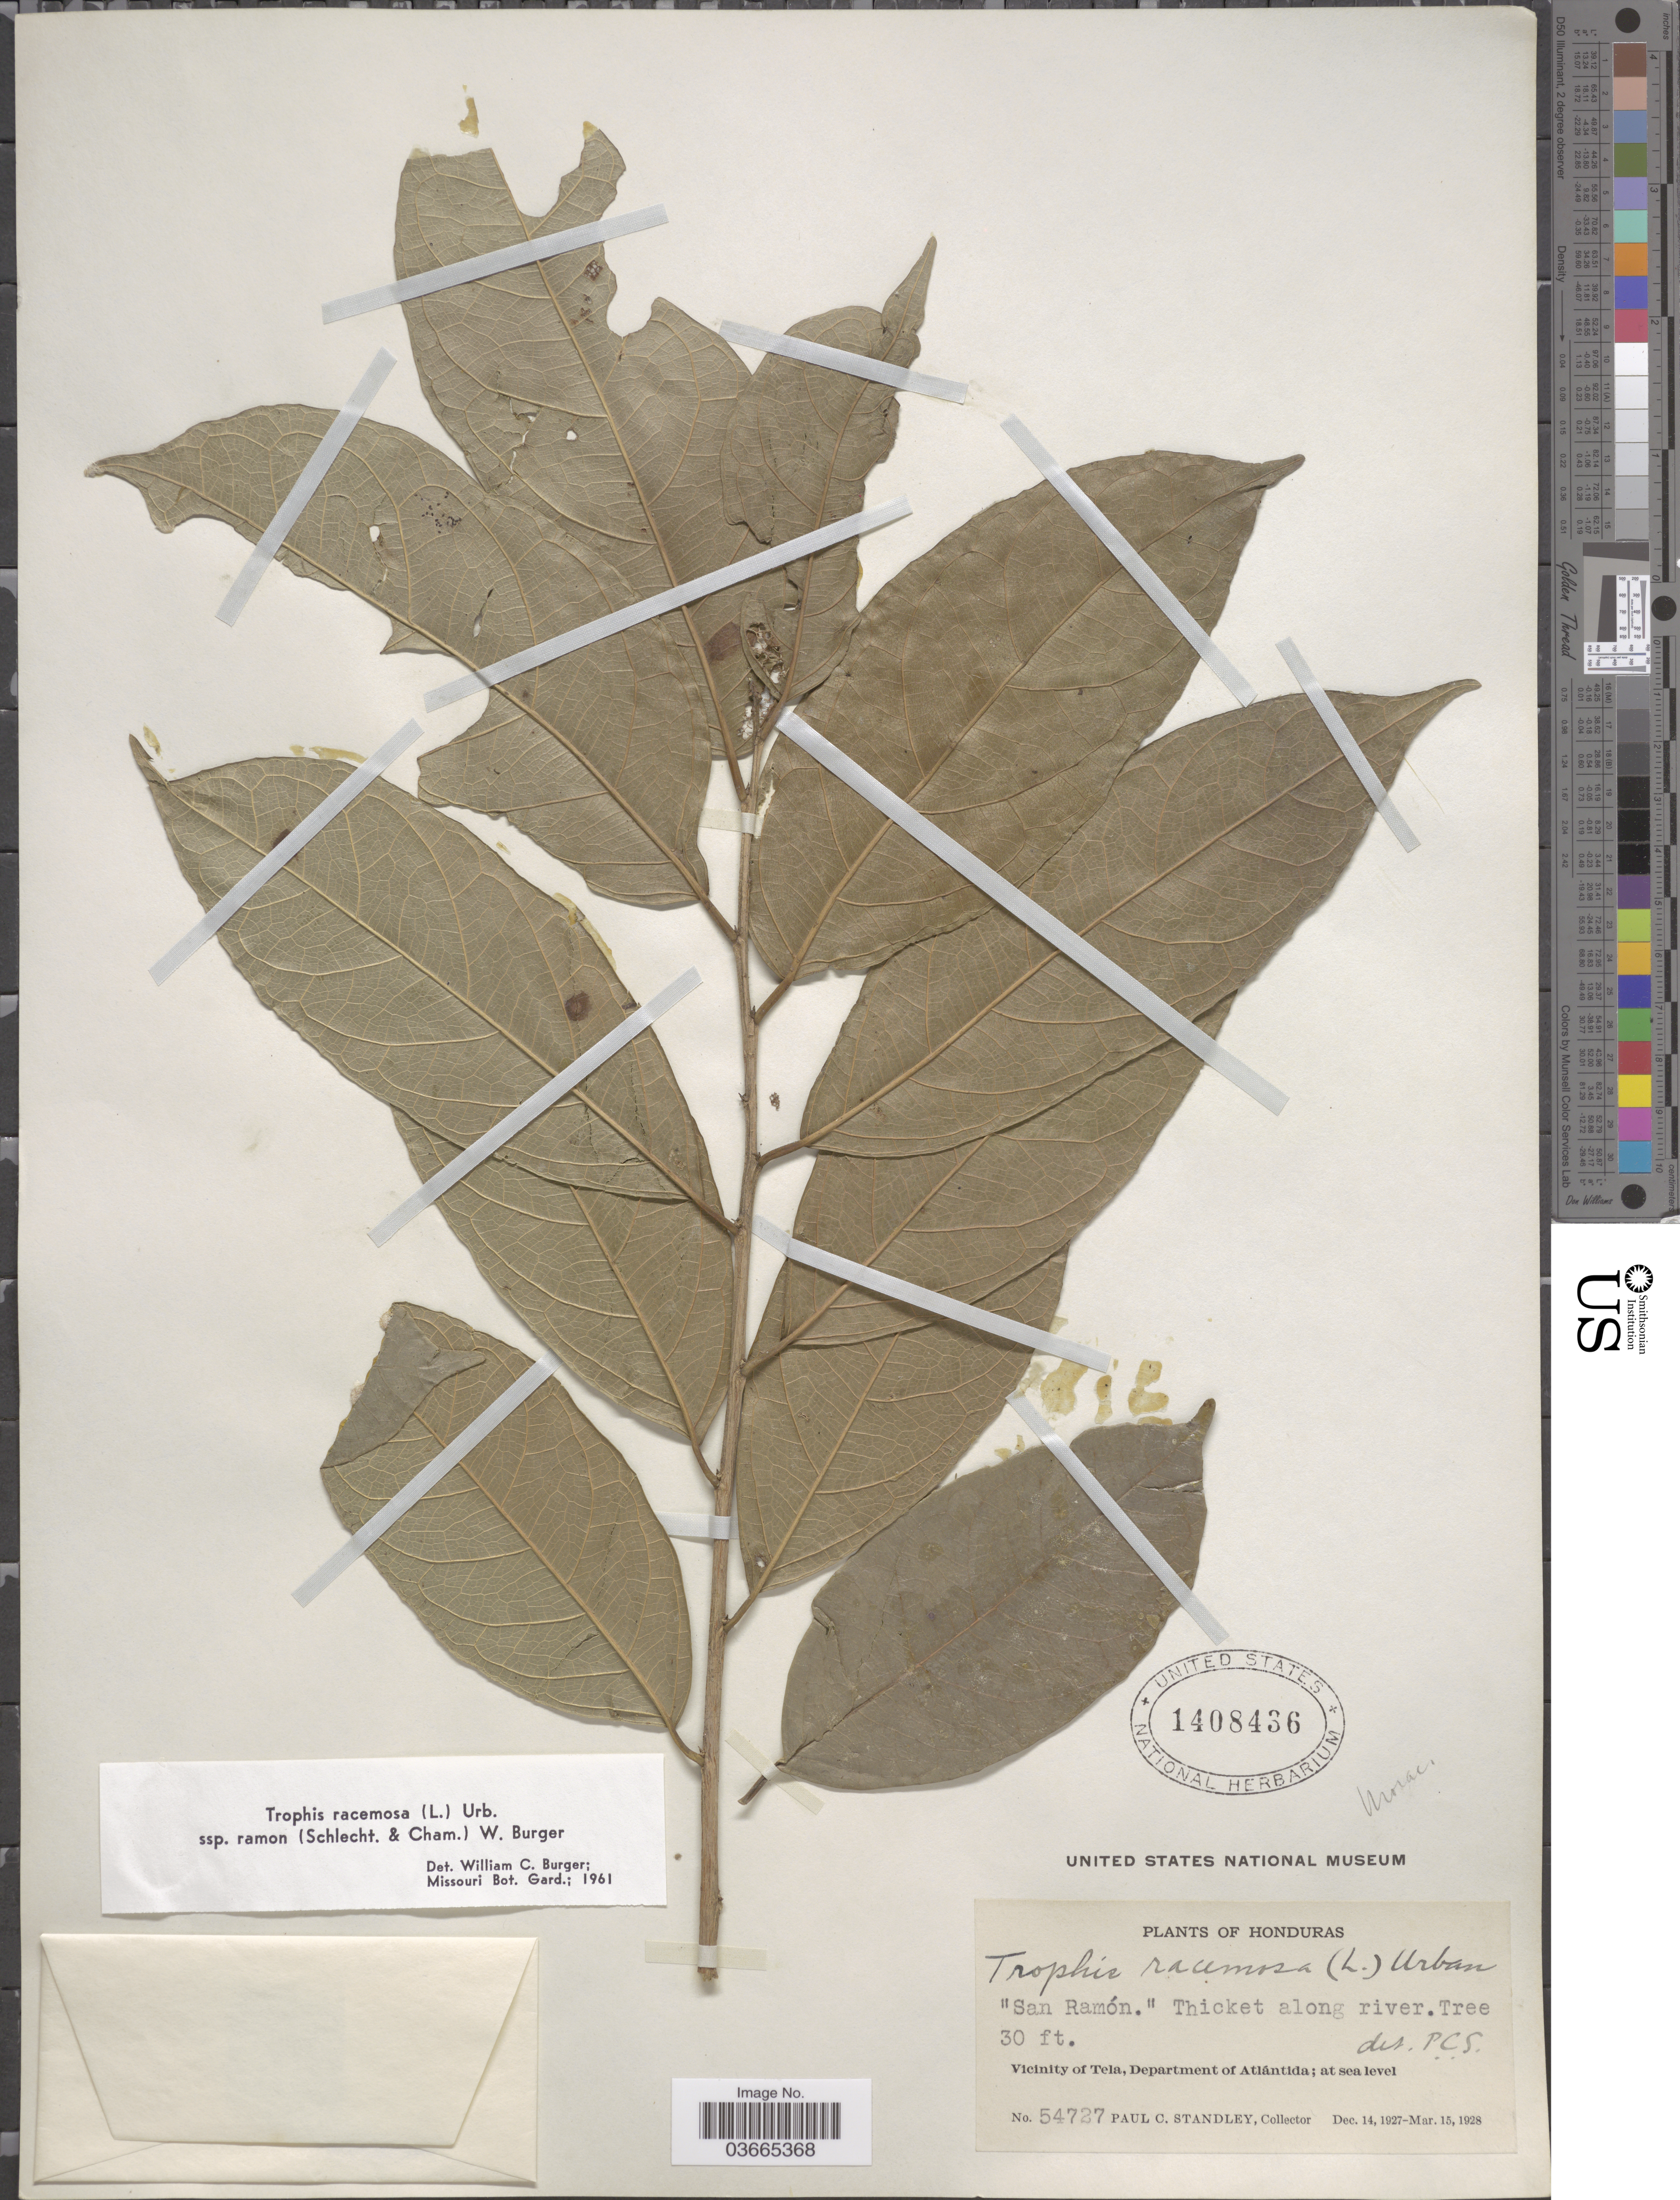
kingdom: Plantae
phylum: Tracheophyta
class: Magnoliopsida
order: Rosales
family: Moraceae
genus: Trophis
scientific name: Trophis racemosa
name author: (L.) Urb.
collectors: P. C. Standley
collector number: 54727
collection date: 1927-12-14/1928-03-15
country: Honduras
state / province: Atlantida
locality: Vicinity of Tela, Department of Atlántida.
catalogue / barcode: US 1408436